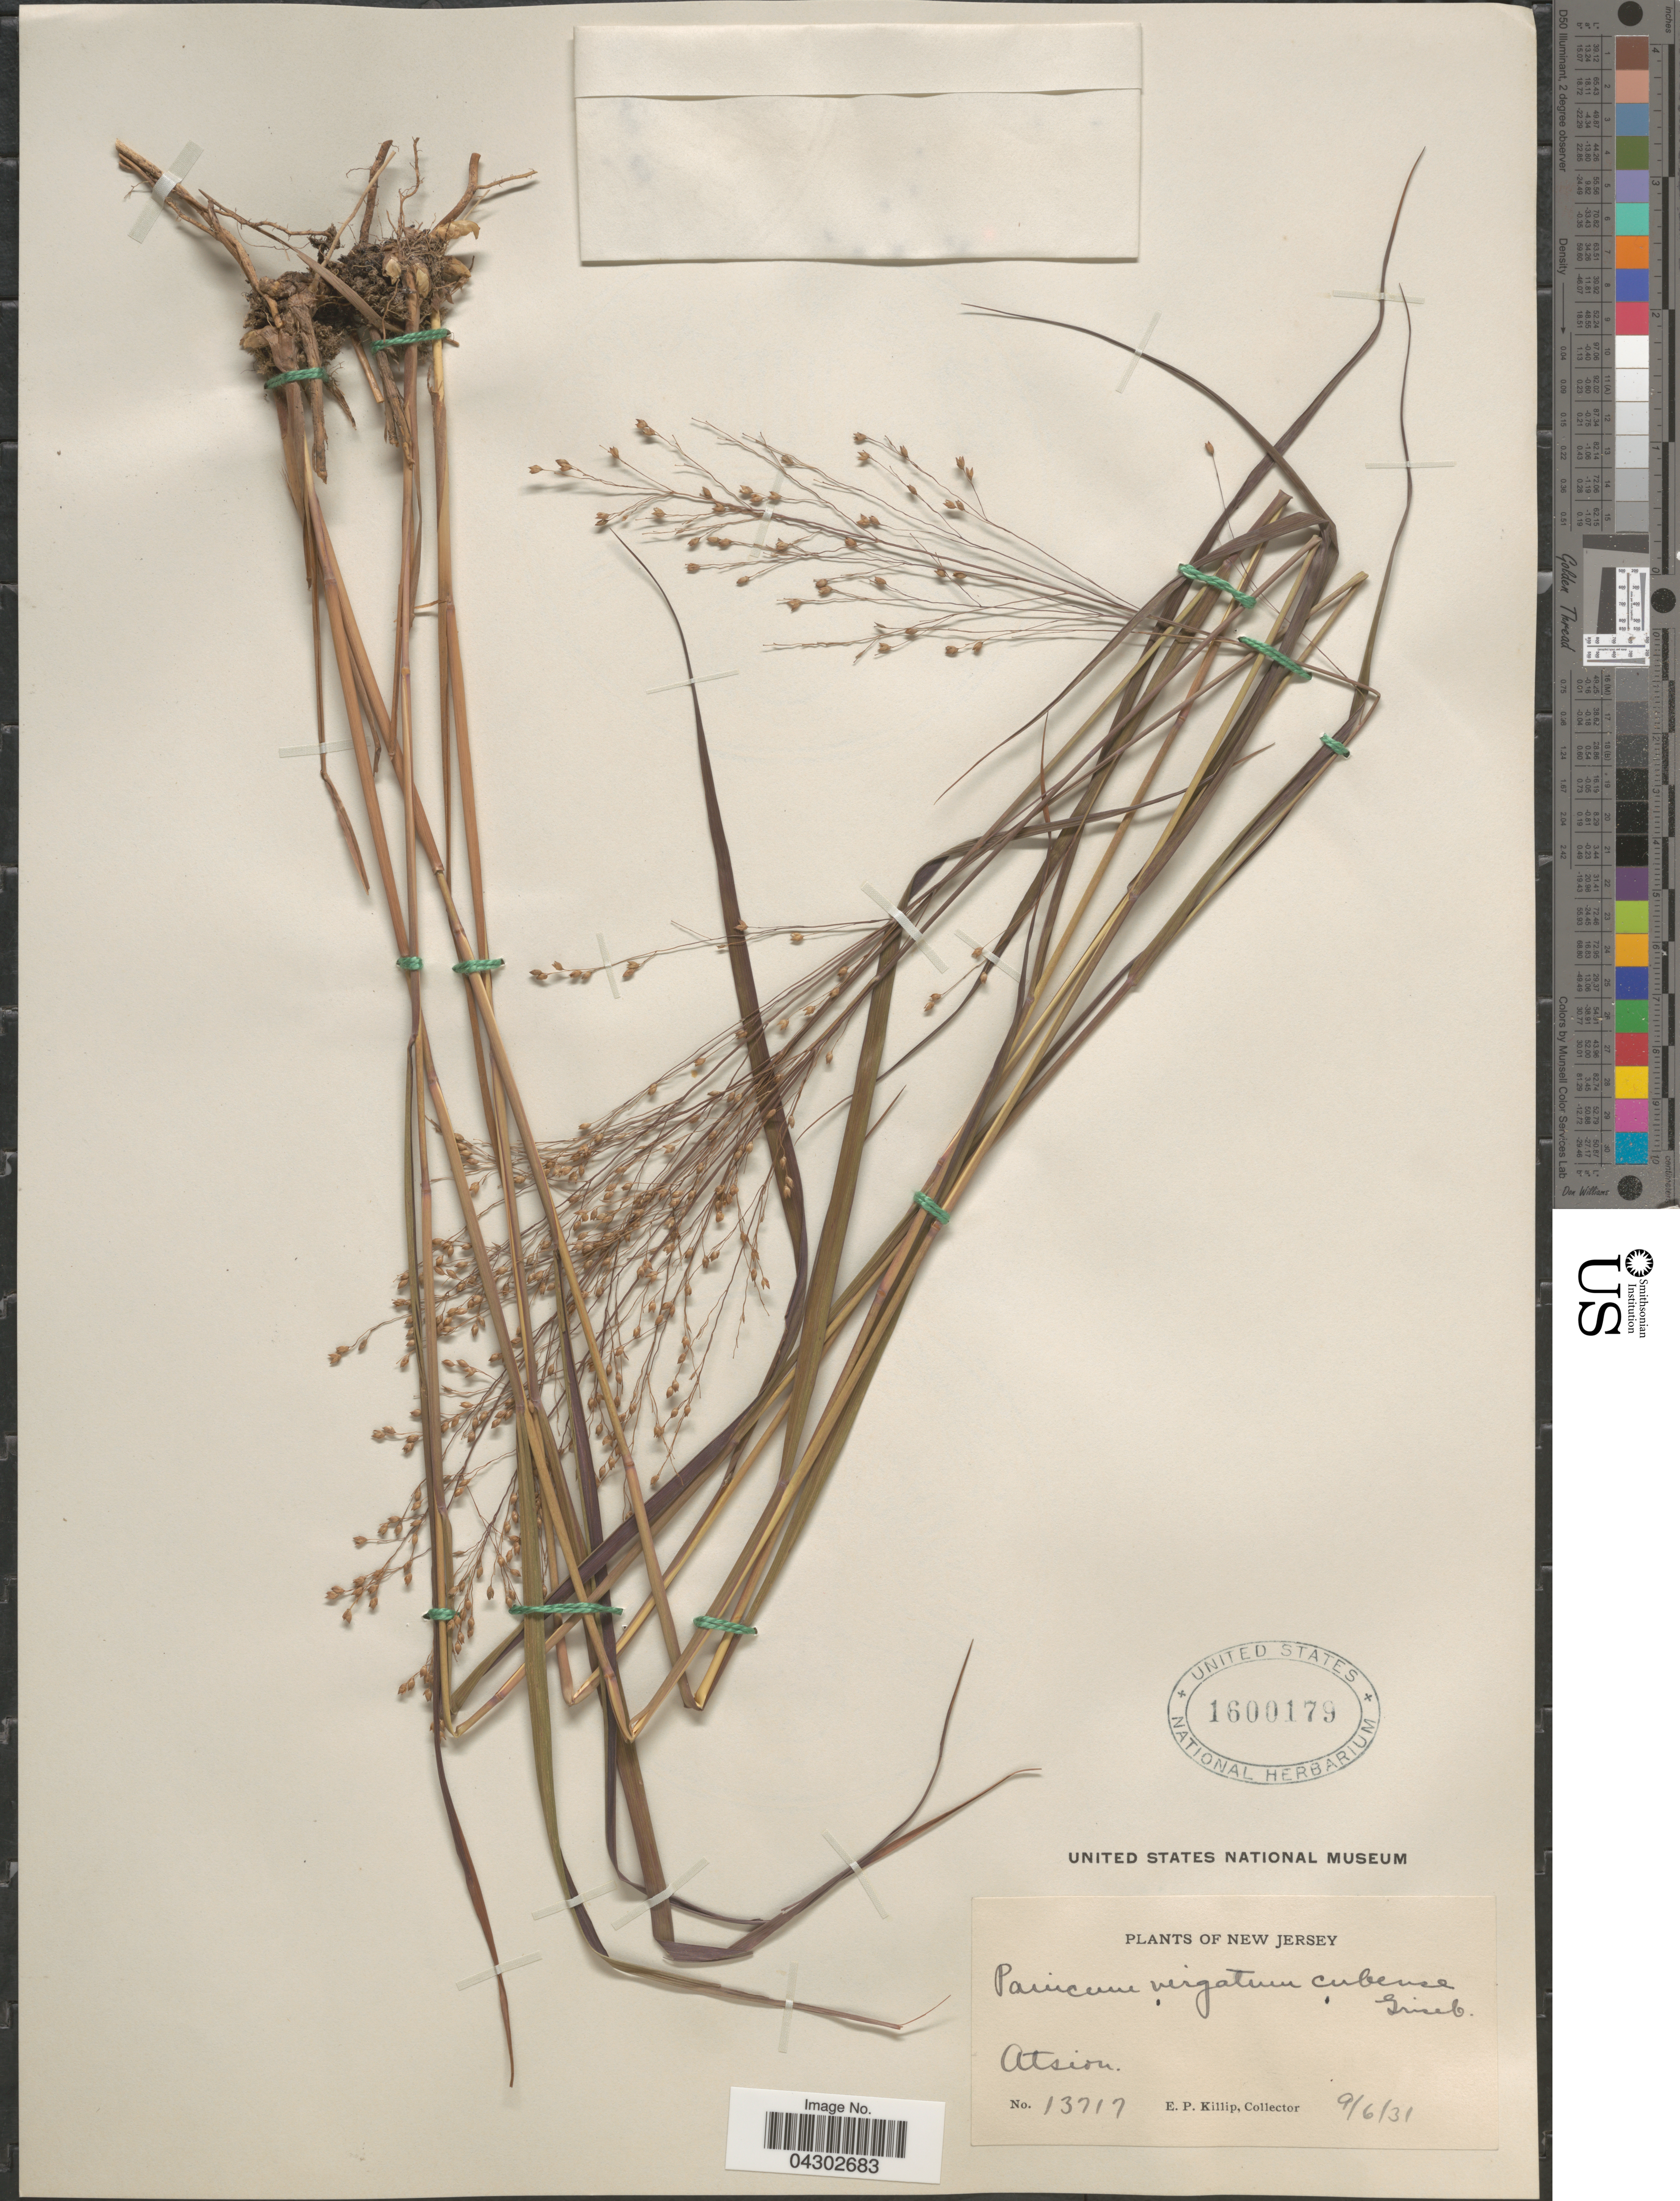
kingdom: Plantae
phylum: Tracheophyta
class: Liliopsida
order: Poales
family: Poaceae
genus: Panicum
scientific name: Panicum virgatum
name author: L.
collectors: E. P. Killip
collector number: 13717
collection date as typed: Transcribed d/m/y: 6/9/31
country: United States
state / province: New Jersey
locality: Atsion.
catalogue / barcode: US 1600179